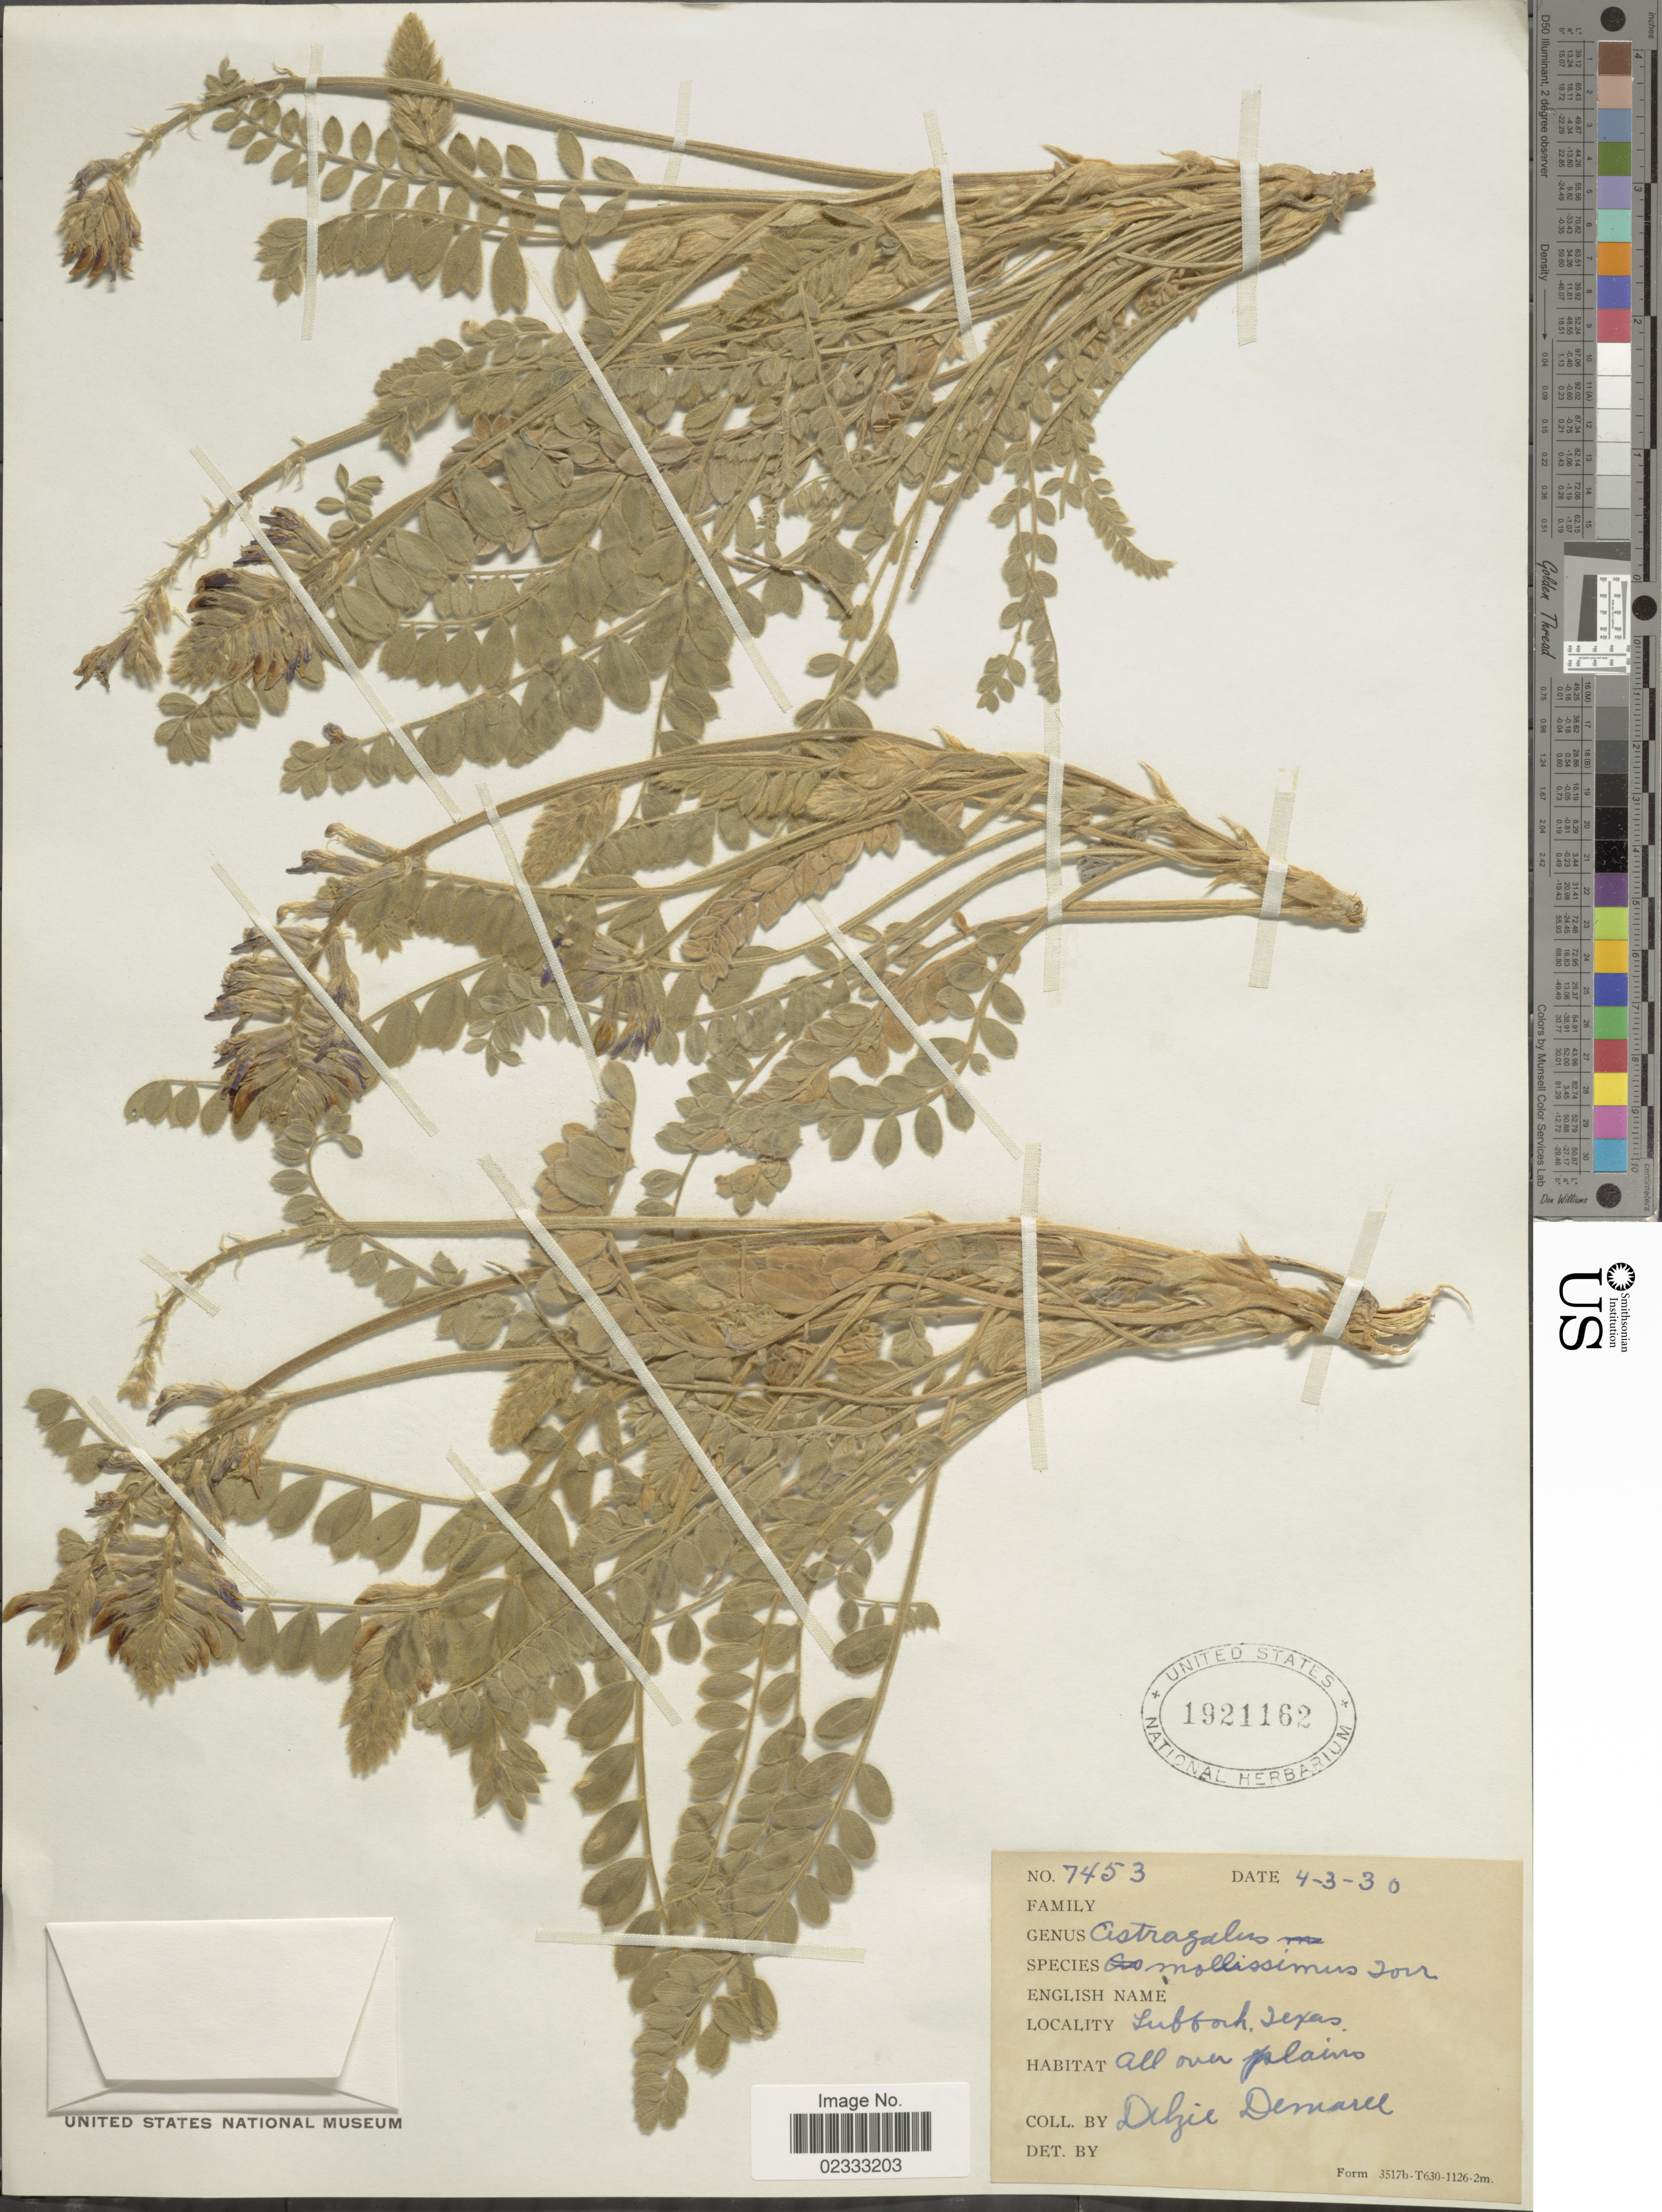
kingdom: Plantae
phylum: Tracheophyta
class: Magnoliopsida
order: Fabales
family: Fabaceae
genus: Astragalus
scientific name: Astragalus mollissimus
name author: Torr.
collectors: D. Demaree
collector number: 7453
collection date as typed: Transcribed d/m/y: 3/4/30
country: United States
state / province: Texas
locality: Lubbock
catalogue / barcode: US 1921162